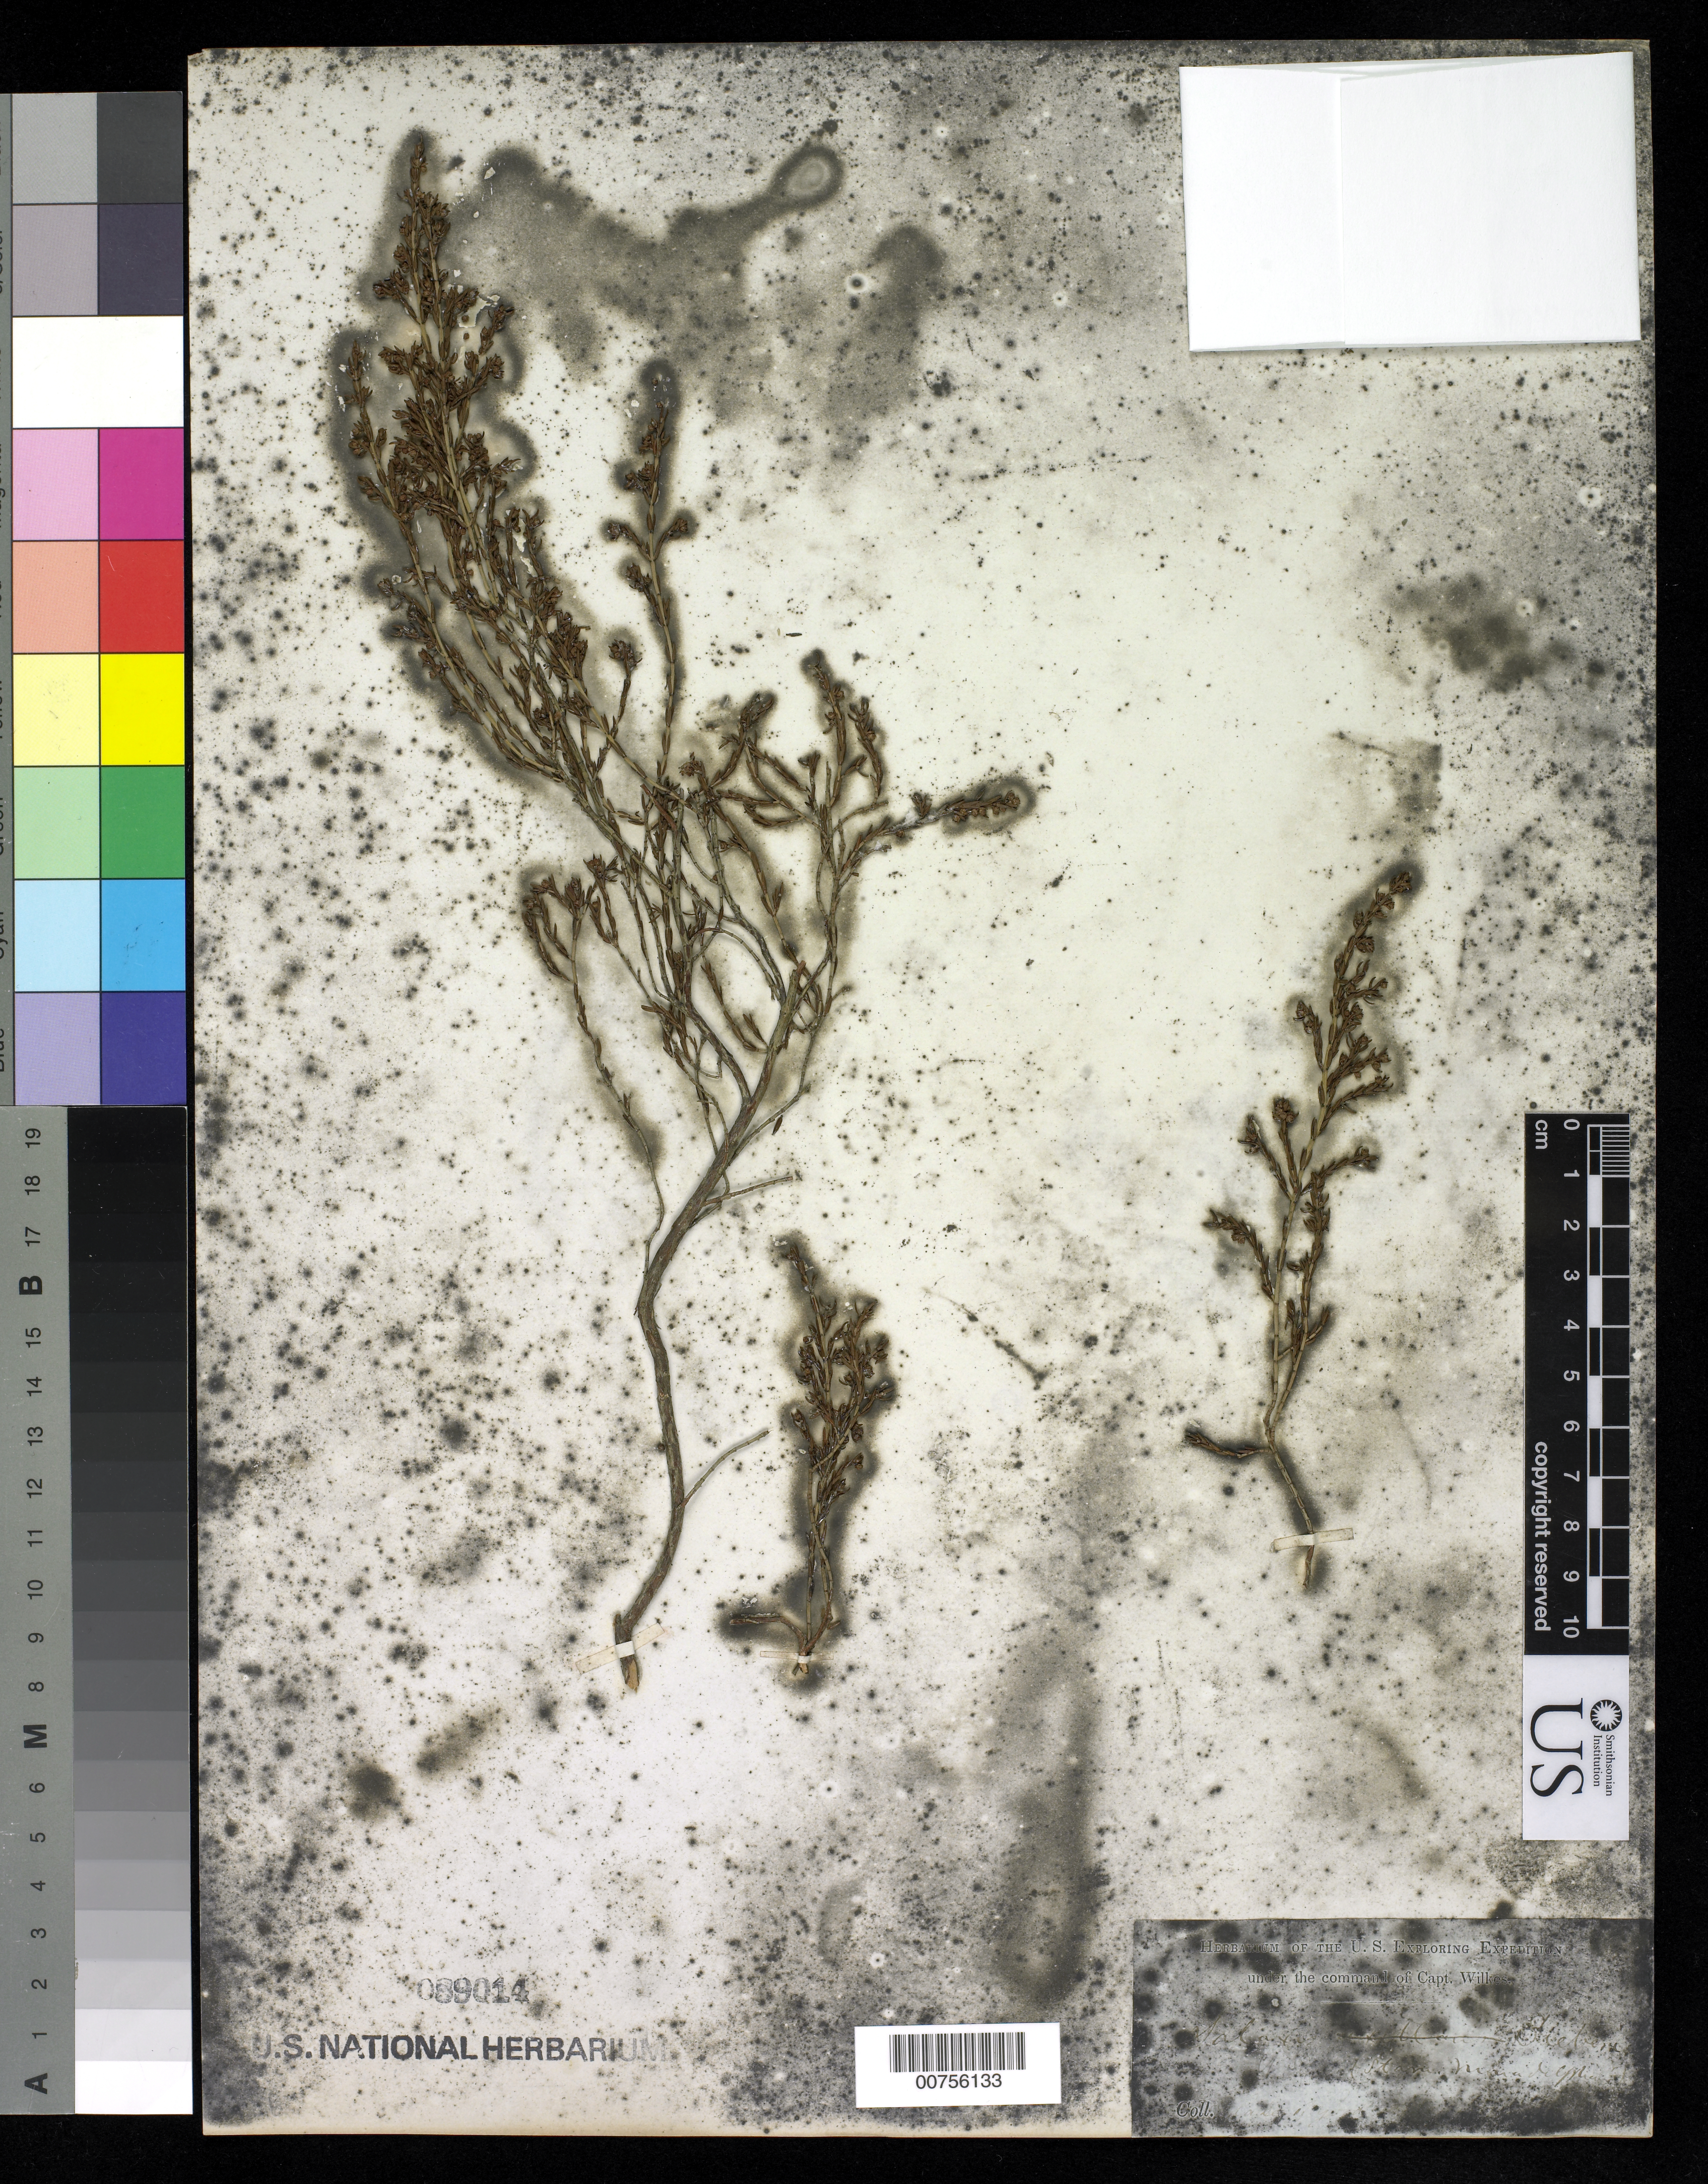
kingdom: Plantae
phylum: Tracheophyta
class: Magnoliopsida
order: Ericales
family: Ericaceae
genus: Erica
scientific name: Erica sp.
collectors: Wilkes Explor. Exped.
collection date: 1838/1842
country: South Africa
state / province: Western Cape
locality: Cape of Good Hope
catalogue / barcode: US 89014